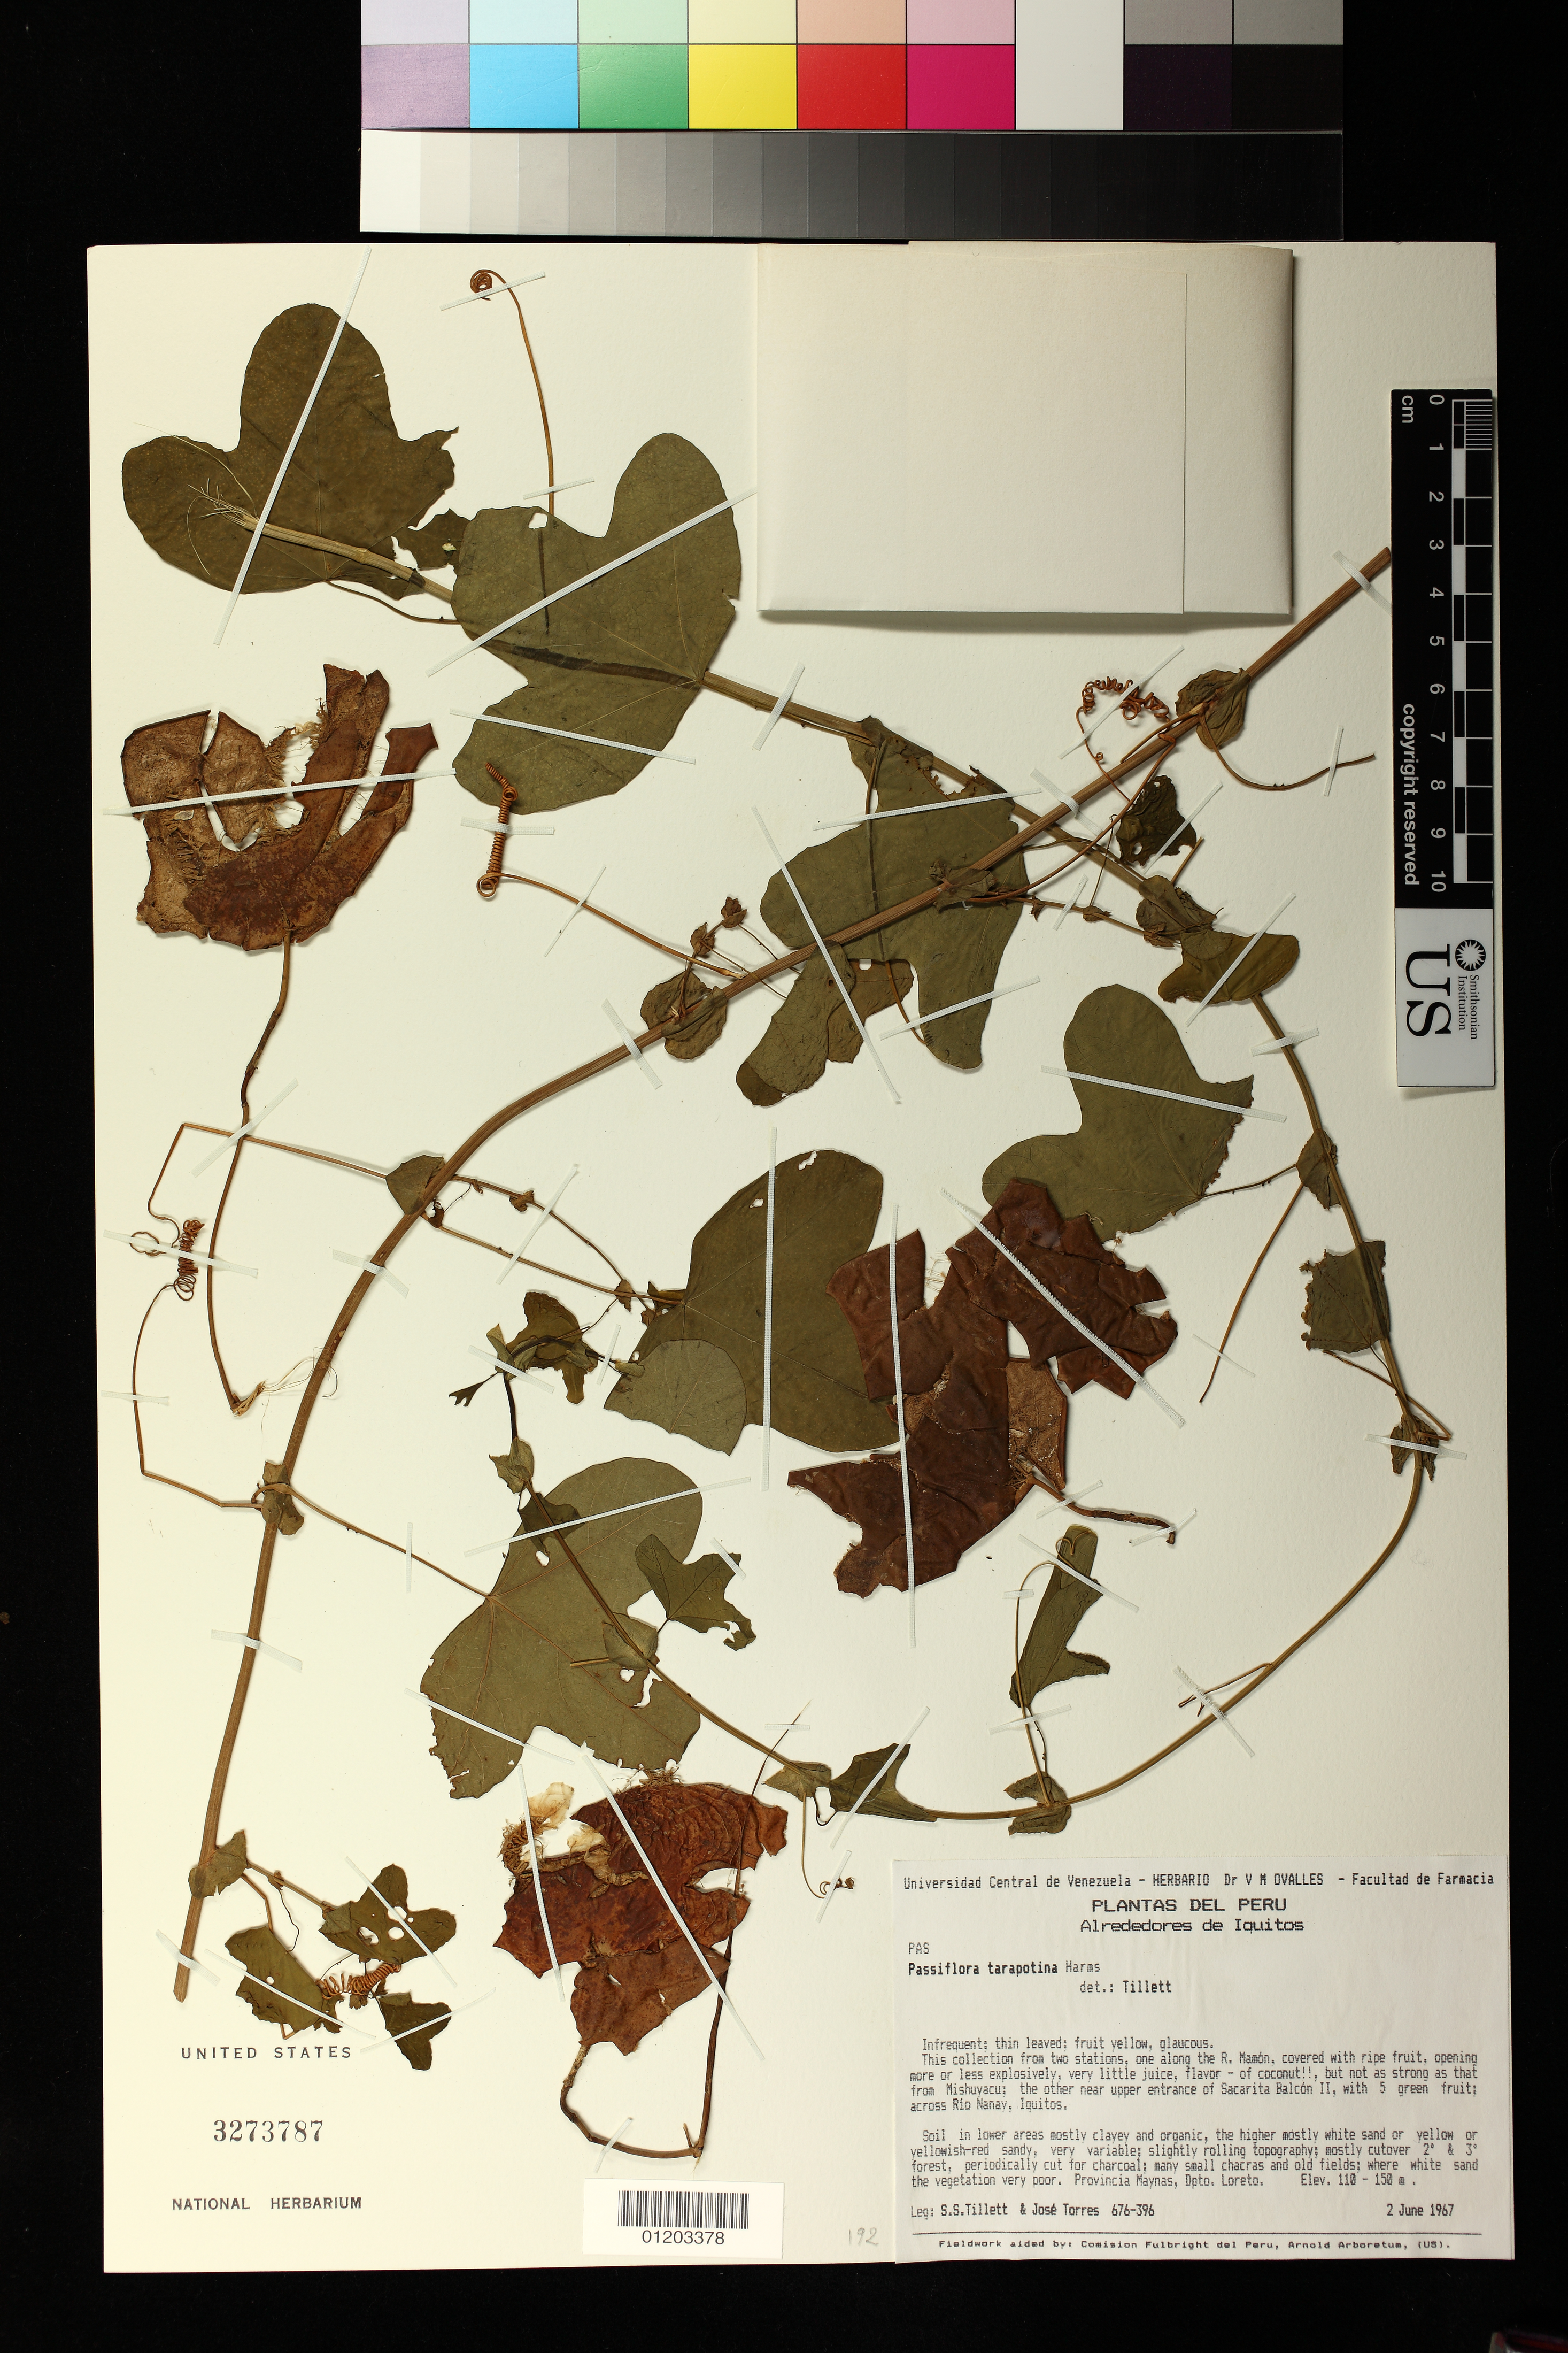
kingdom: Plantae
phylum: Tracheophyta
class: Magnoliopsida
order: Malpighiales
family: Passifloraceae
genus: Passiflora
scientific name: Passiflora tarapotina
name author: Harms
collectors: S. Tillett & J. Torres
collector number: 676-396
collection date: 1967-06-02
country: Peru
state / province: Loreto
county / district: Maynas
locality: This collection from two stations, one along the R. Mamon [...] the other near upper entrance of Sacarita Balcon II, with 5 green fruit; across Rio Nanay, Iquitos.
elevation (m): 110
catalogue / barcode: US 3273787